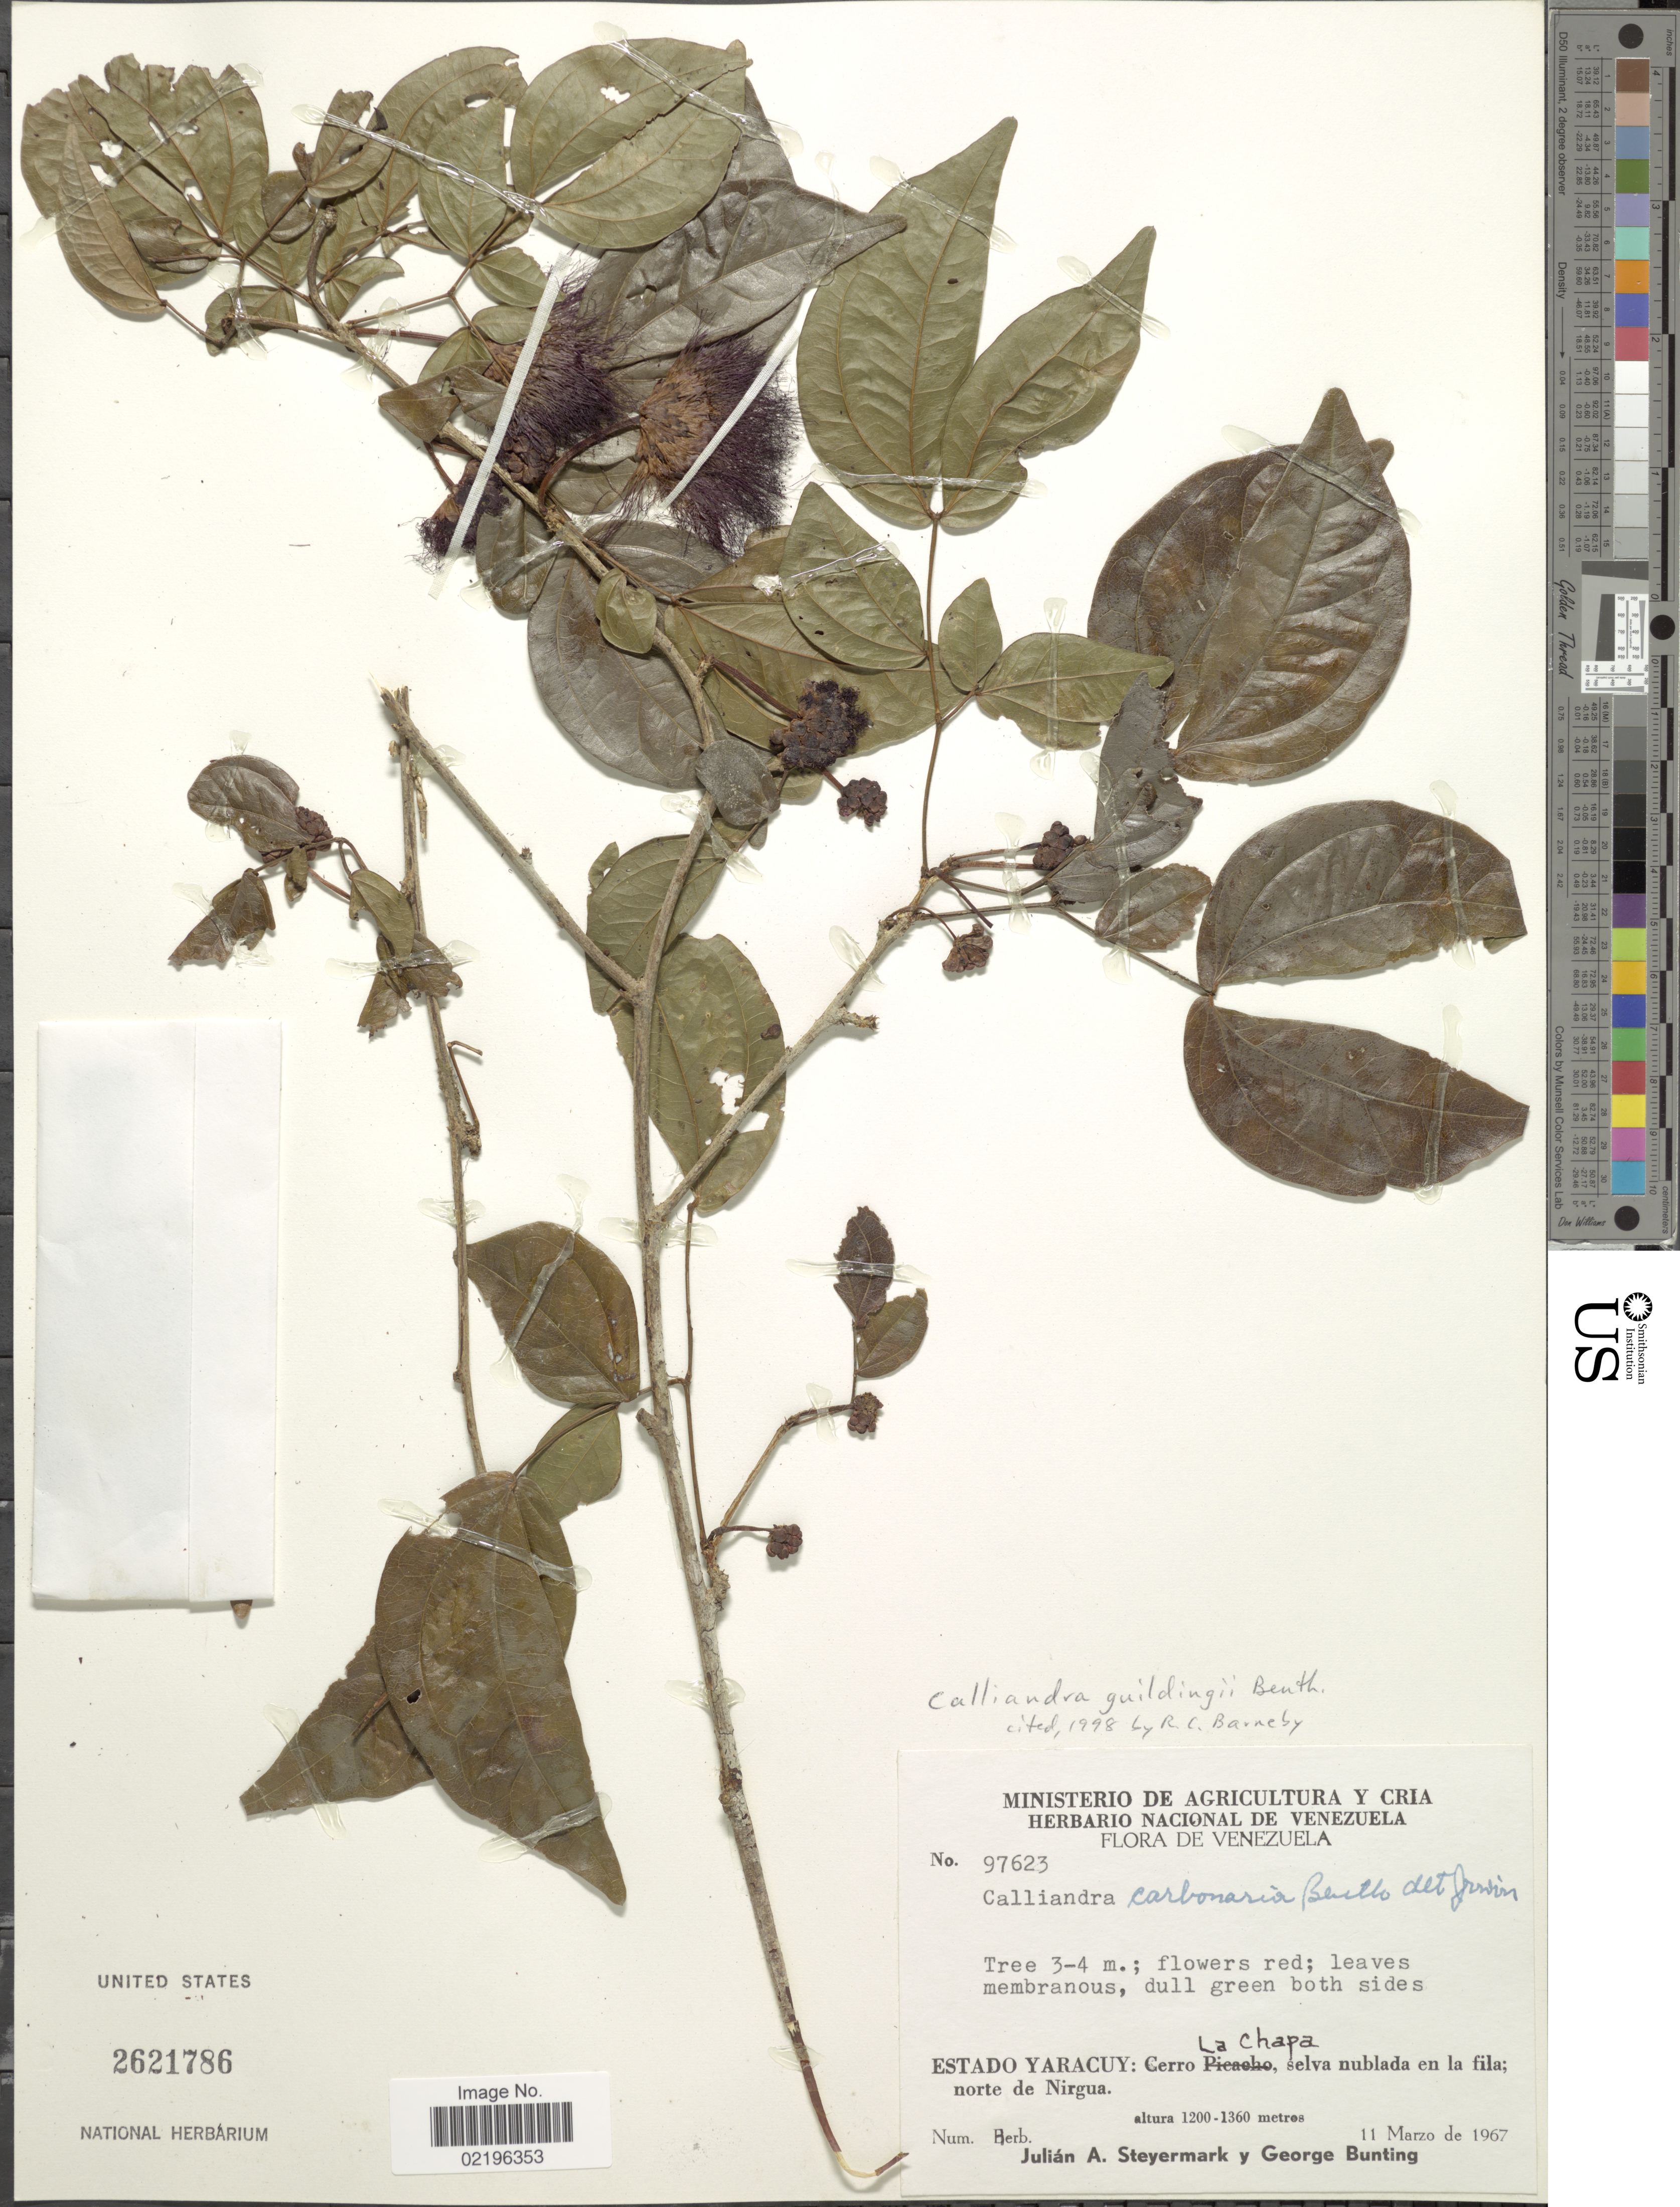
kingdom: Plantae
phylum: Tracheophyta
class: Magnoliopsida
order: Fabales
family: Fabaceae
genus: Calliandra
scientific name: Calliandra guildingii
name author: Benth.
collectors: J. Steyermark & G. S. Bunting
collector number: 97623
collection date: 1967-03-11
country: Venezuela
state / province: Yaracuy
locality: Estado Yaracuy: Cerro La Chapa selva nublada en la fila; norte de Nirgua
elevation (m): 1200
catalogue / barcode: US 2621786